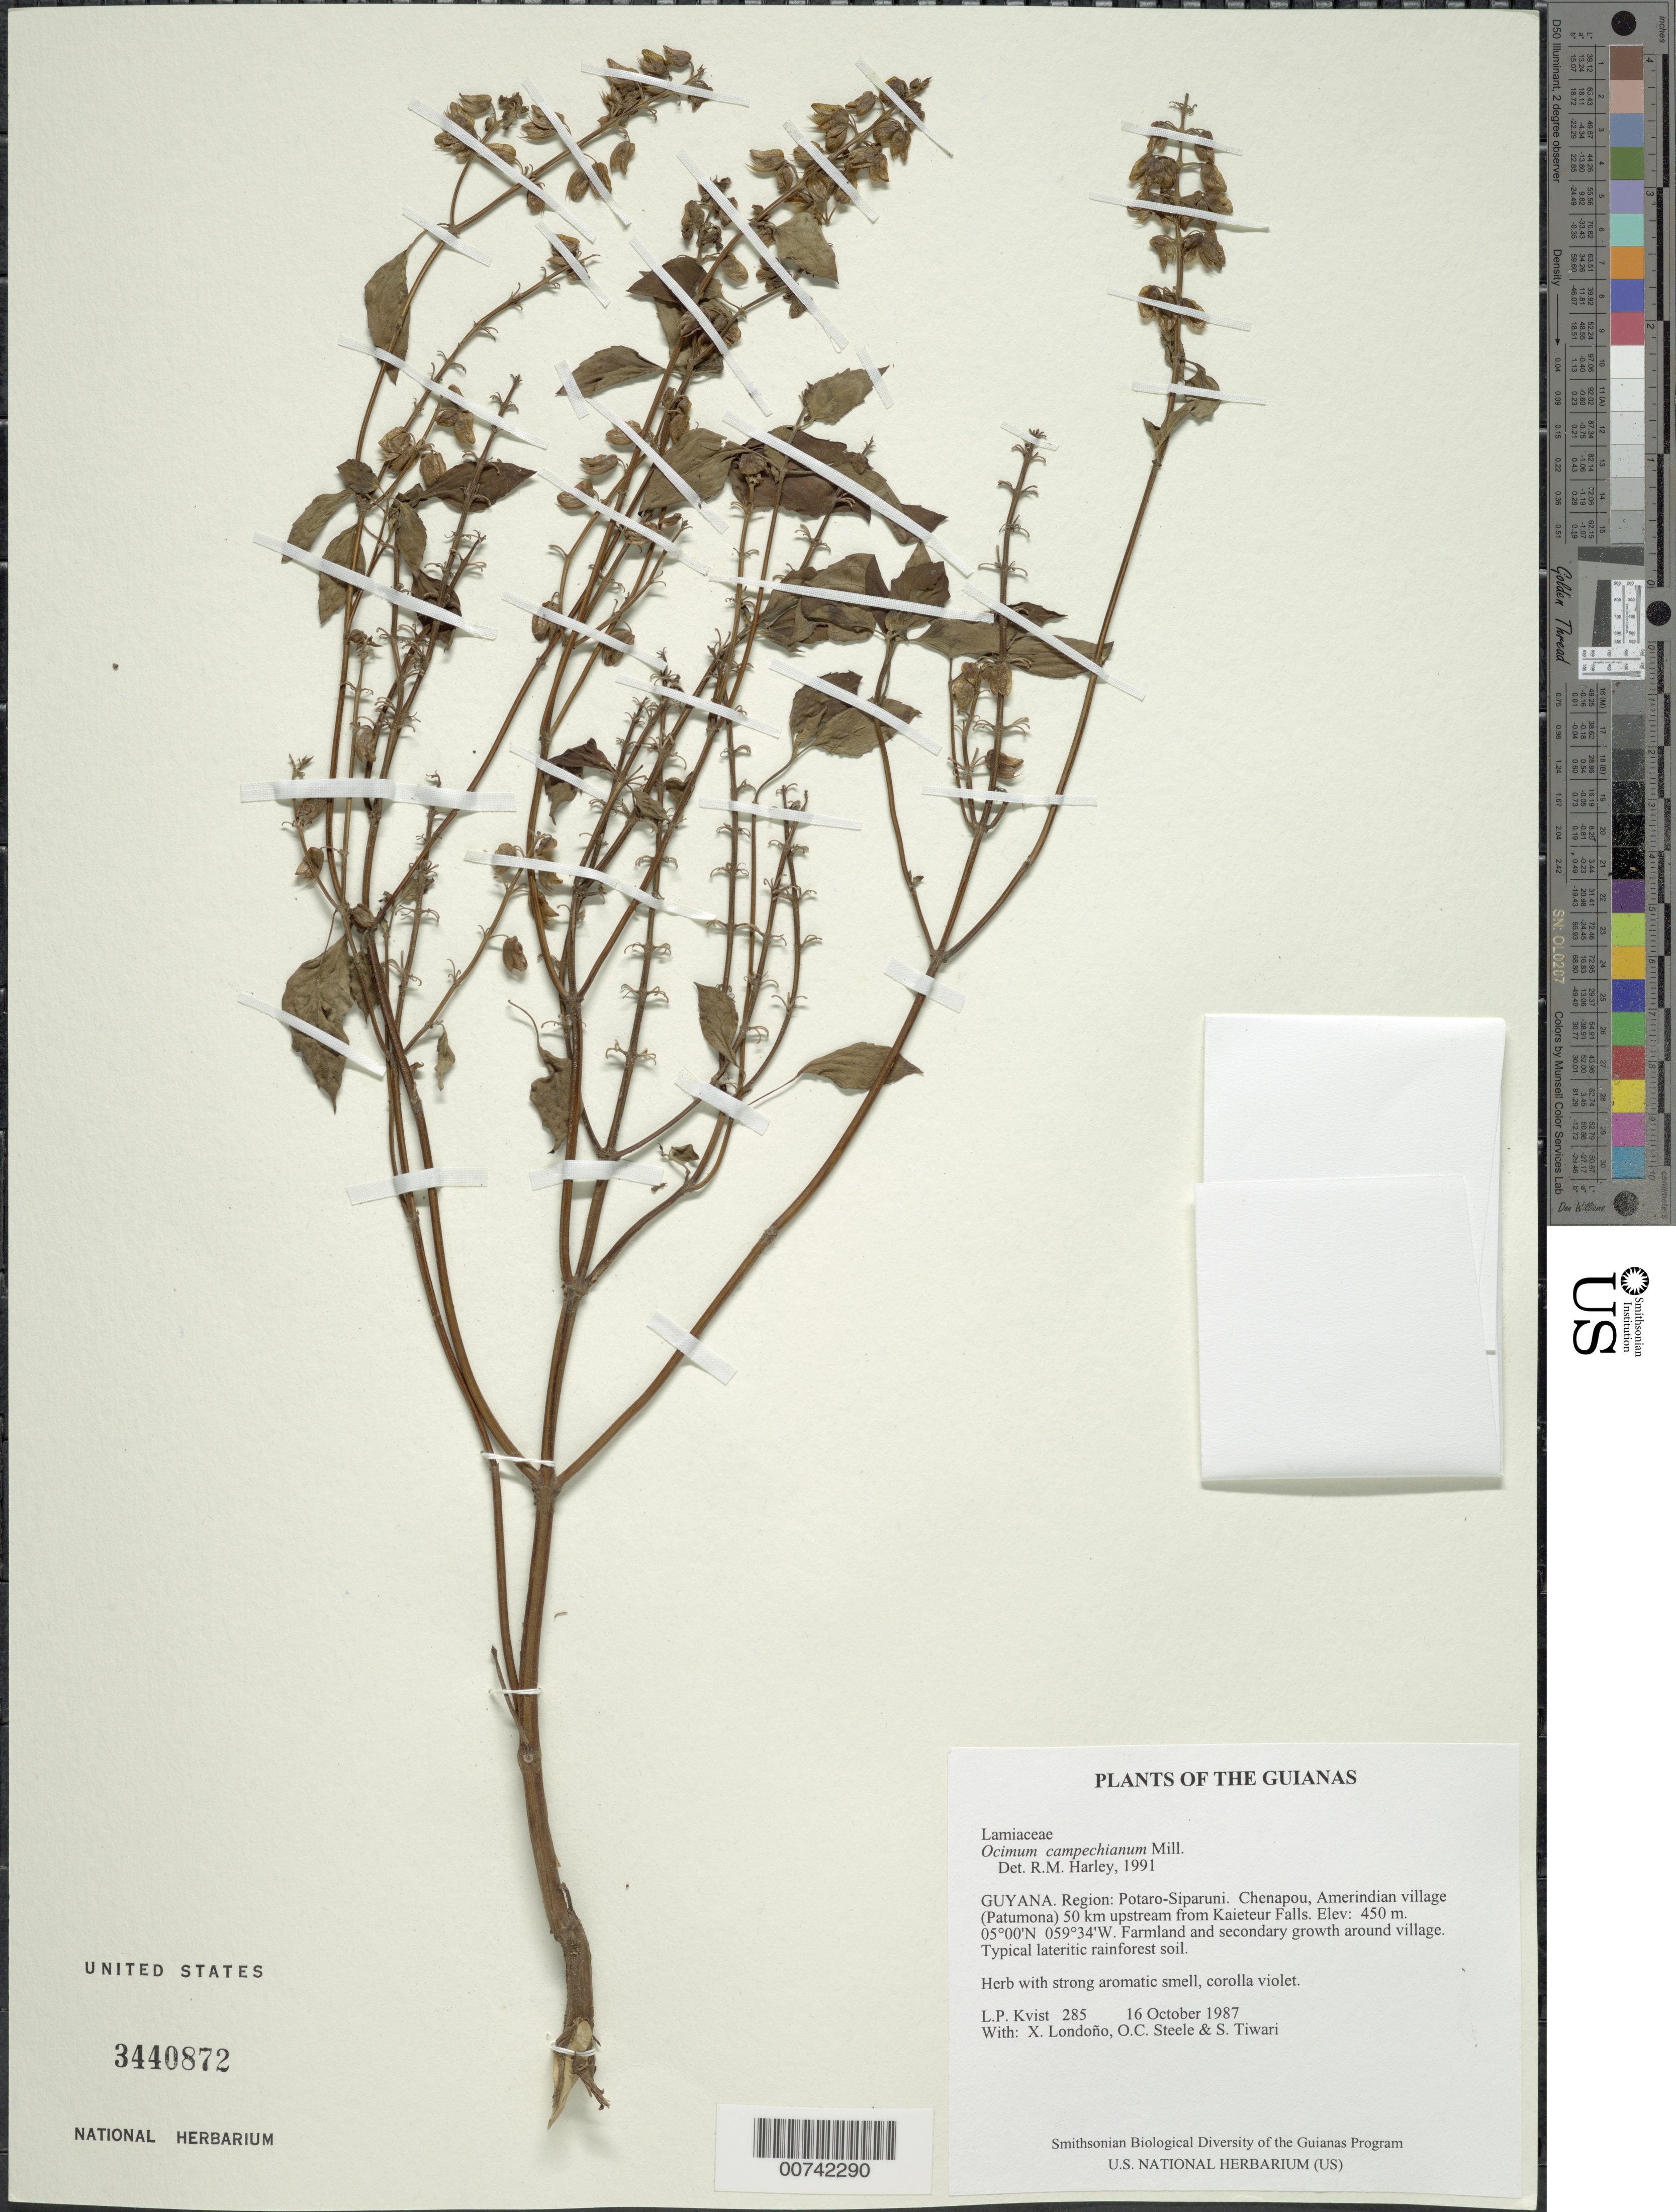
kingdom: Plantae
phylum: Tracheophyta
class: Magnoliopsida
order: Lamiales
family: Lamiaceae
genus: Ocimum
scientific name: Ocimum campechianum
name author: Mill.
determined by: Harley, R. M.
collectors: L. P. Kvist, X. Londoño, O. C. Steele & S. Tiwari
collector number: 285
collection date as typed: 16 October 1987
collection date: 1987-10-16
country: Guyana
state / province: Potaro-Siparuni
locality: Chenapou, Amerindian village (Patumona) 50 km upstream from Kaieteur Falls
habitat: Farmland and secondary growth around village. Typical lateritic rainforest soil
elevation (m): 450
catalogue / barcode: US 3440872